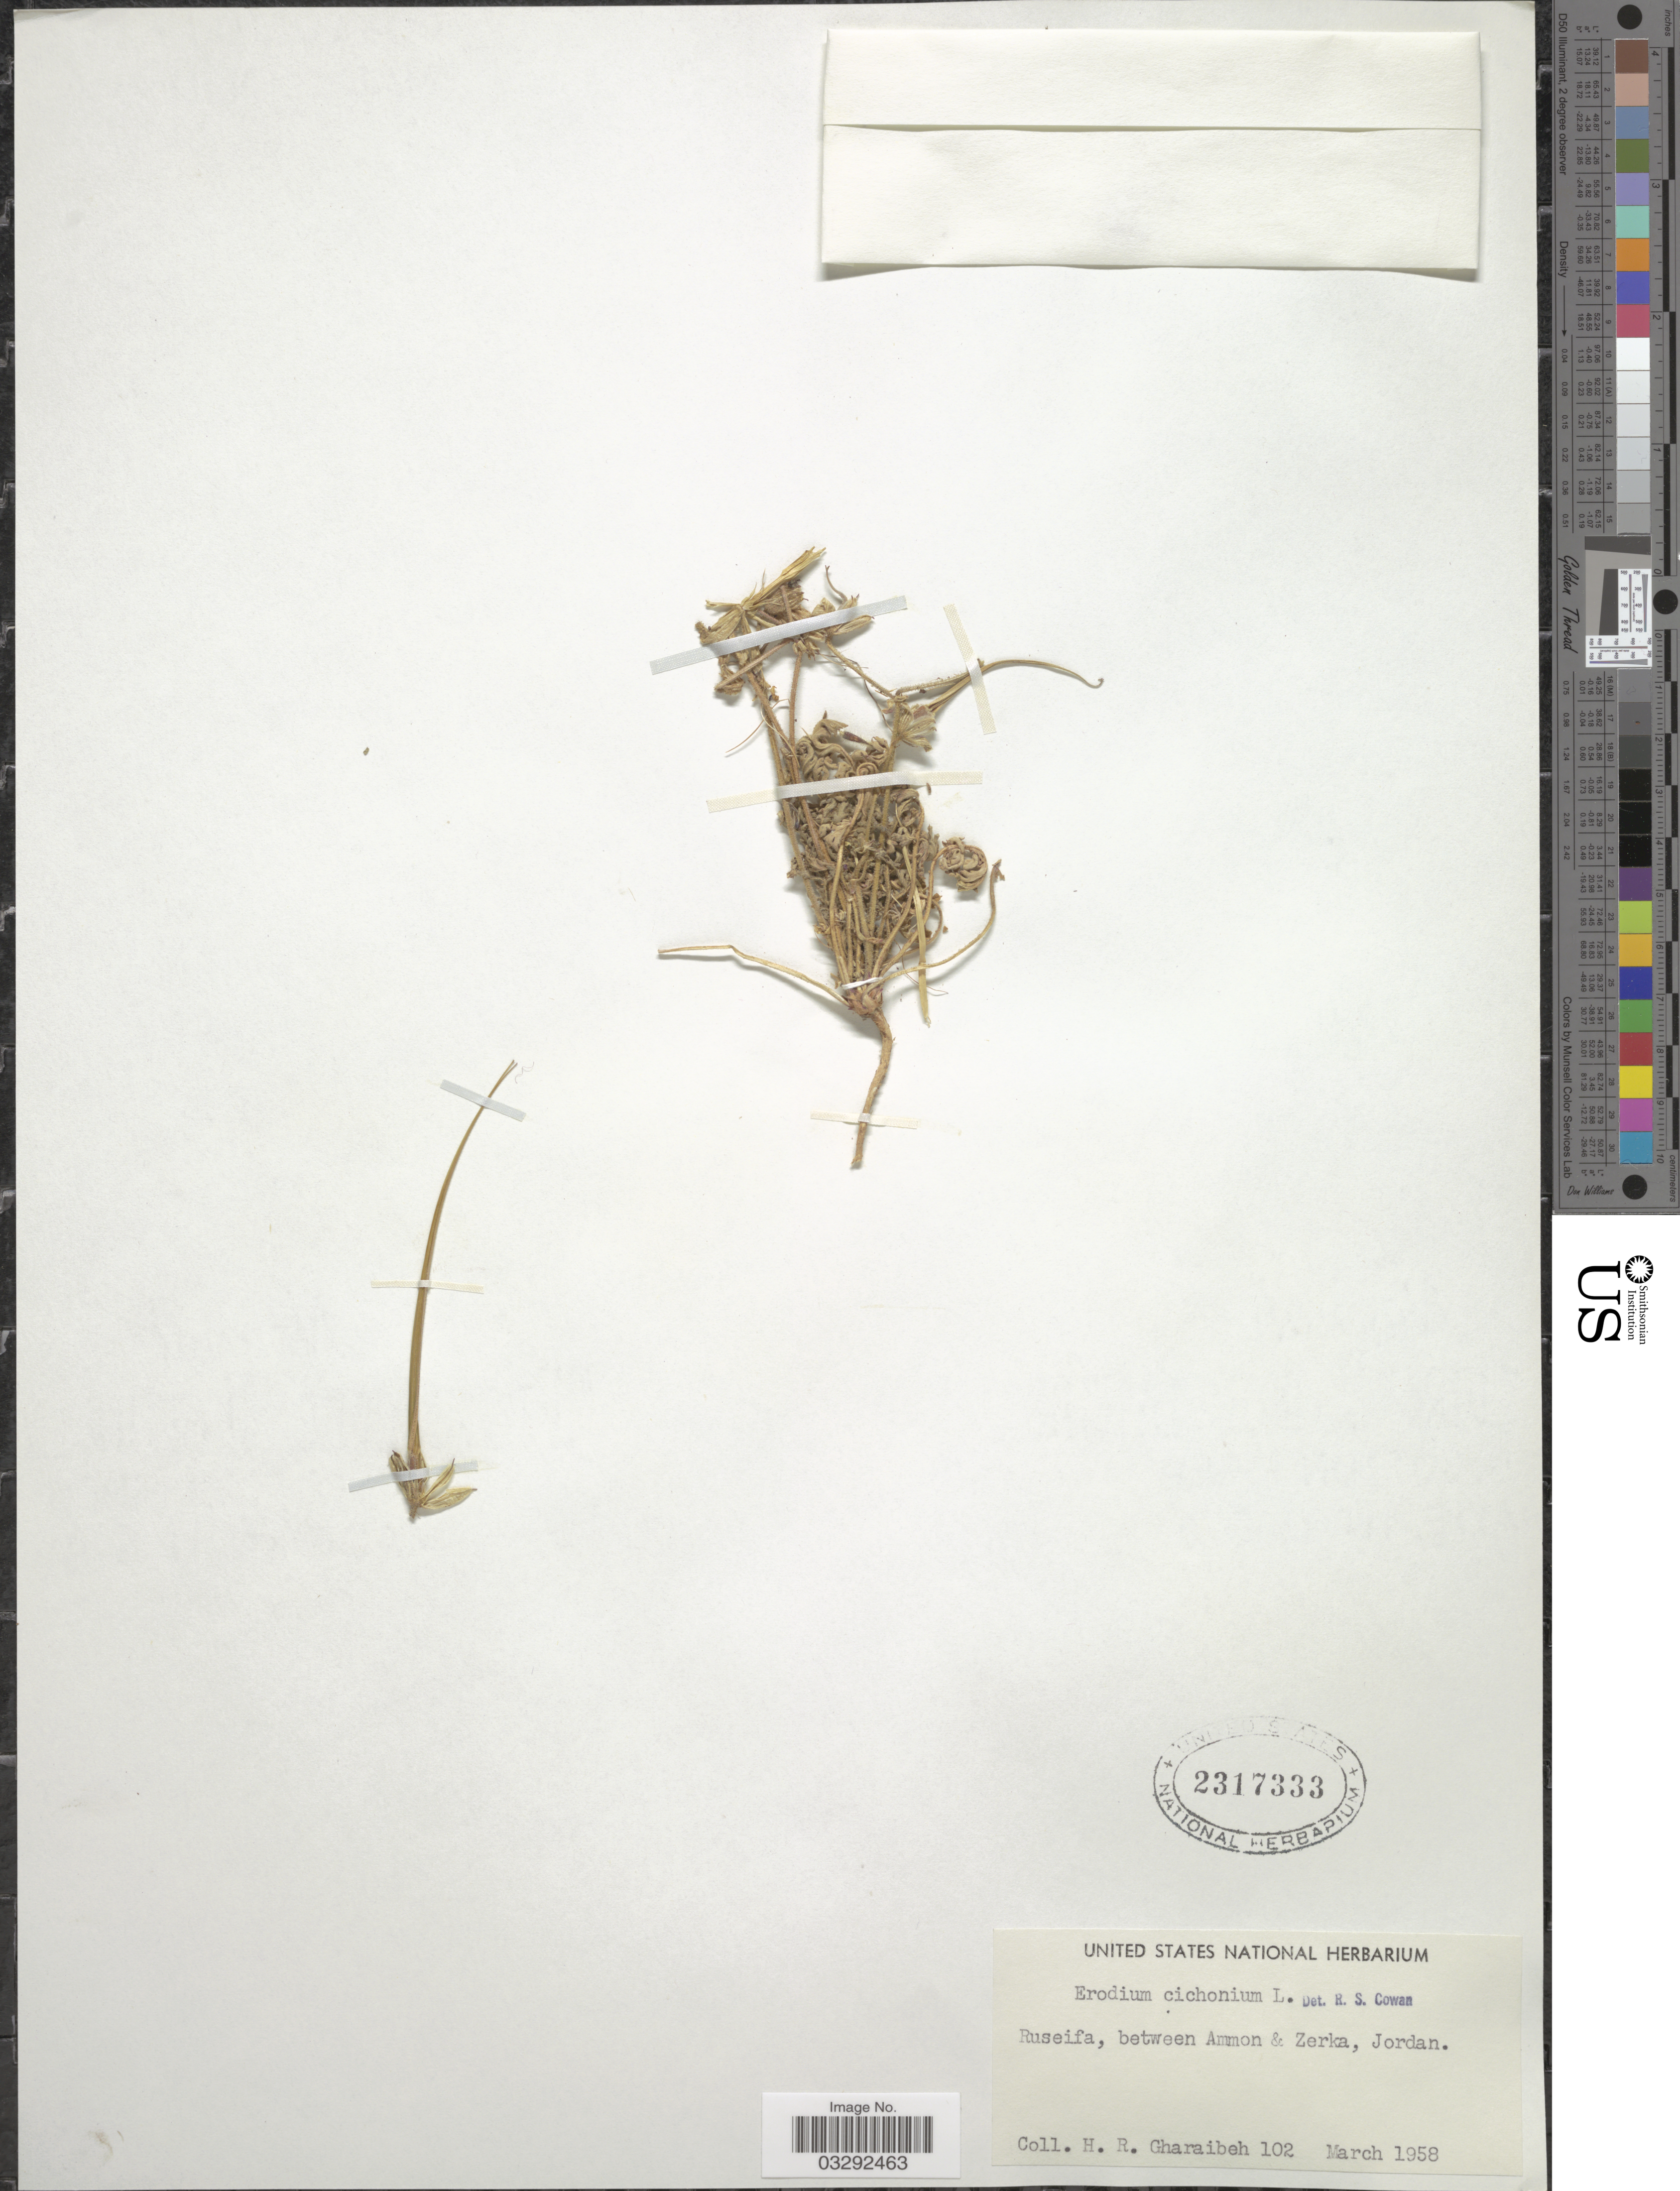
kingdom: Plantae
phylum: Tracheophyta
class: Magnoliopsida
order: Geraniales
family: Geraniaceae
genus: Erodium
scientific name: Erodium ciconium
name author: (L.) L'Hér.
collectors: H. Gharaibeh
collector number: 102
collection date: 1958-03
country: Jordan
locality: Ruseifa, between Ammon & Zerka.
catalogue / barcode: US 2317333